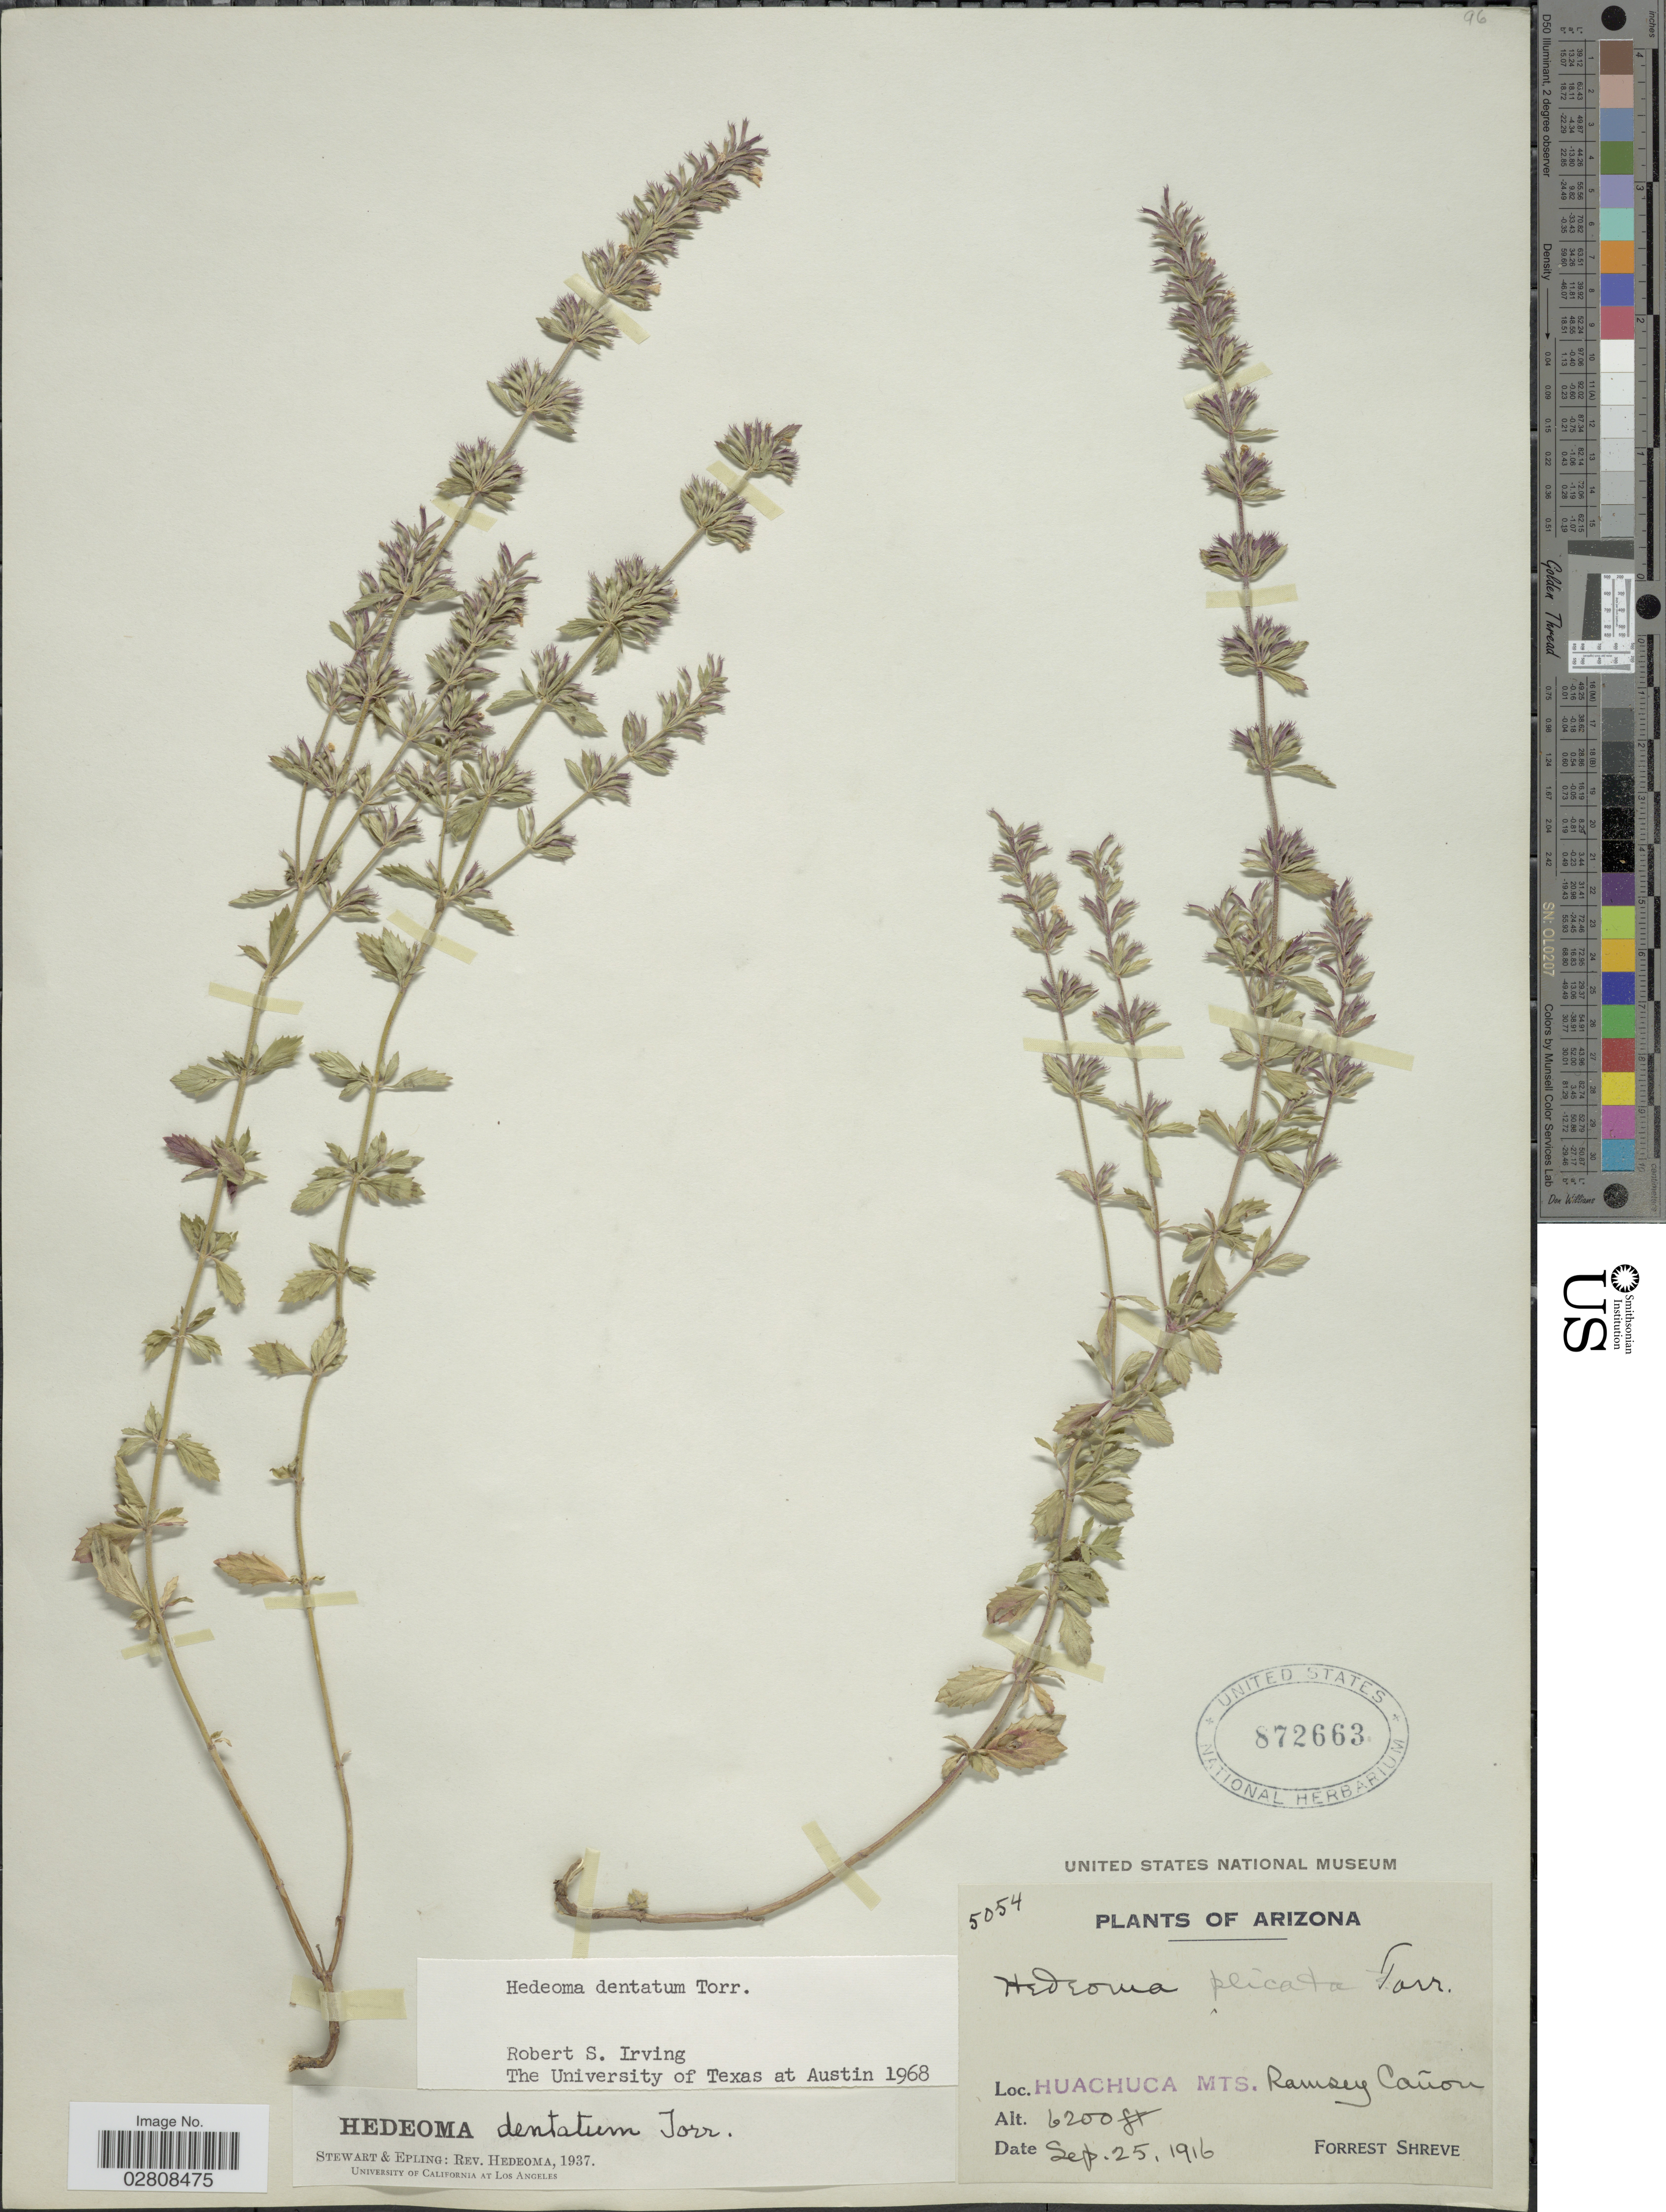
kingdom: Plantae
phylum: Tracheophyta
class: Magnoliopsida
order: Lamiales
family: Lamiaceae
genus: Hedeoma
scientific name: Hedeoma dentata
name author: Torr.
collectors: F. Shreve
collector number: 5054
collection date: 1916-09-25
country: United States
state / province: Arizona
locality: Huachuca Mts. Ramsey Cañon.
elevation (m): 1890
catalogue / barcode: US 872663